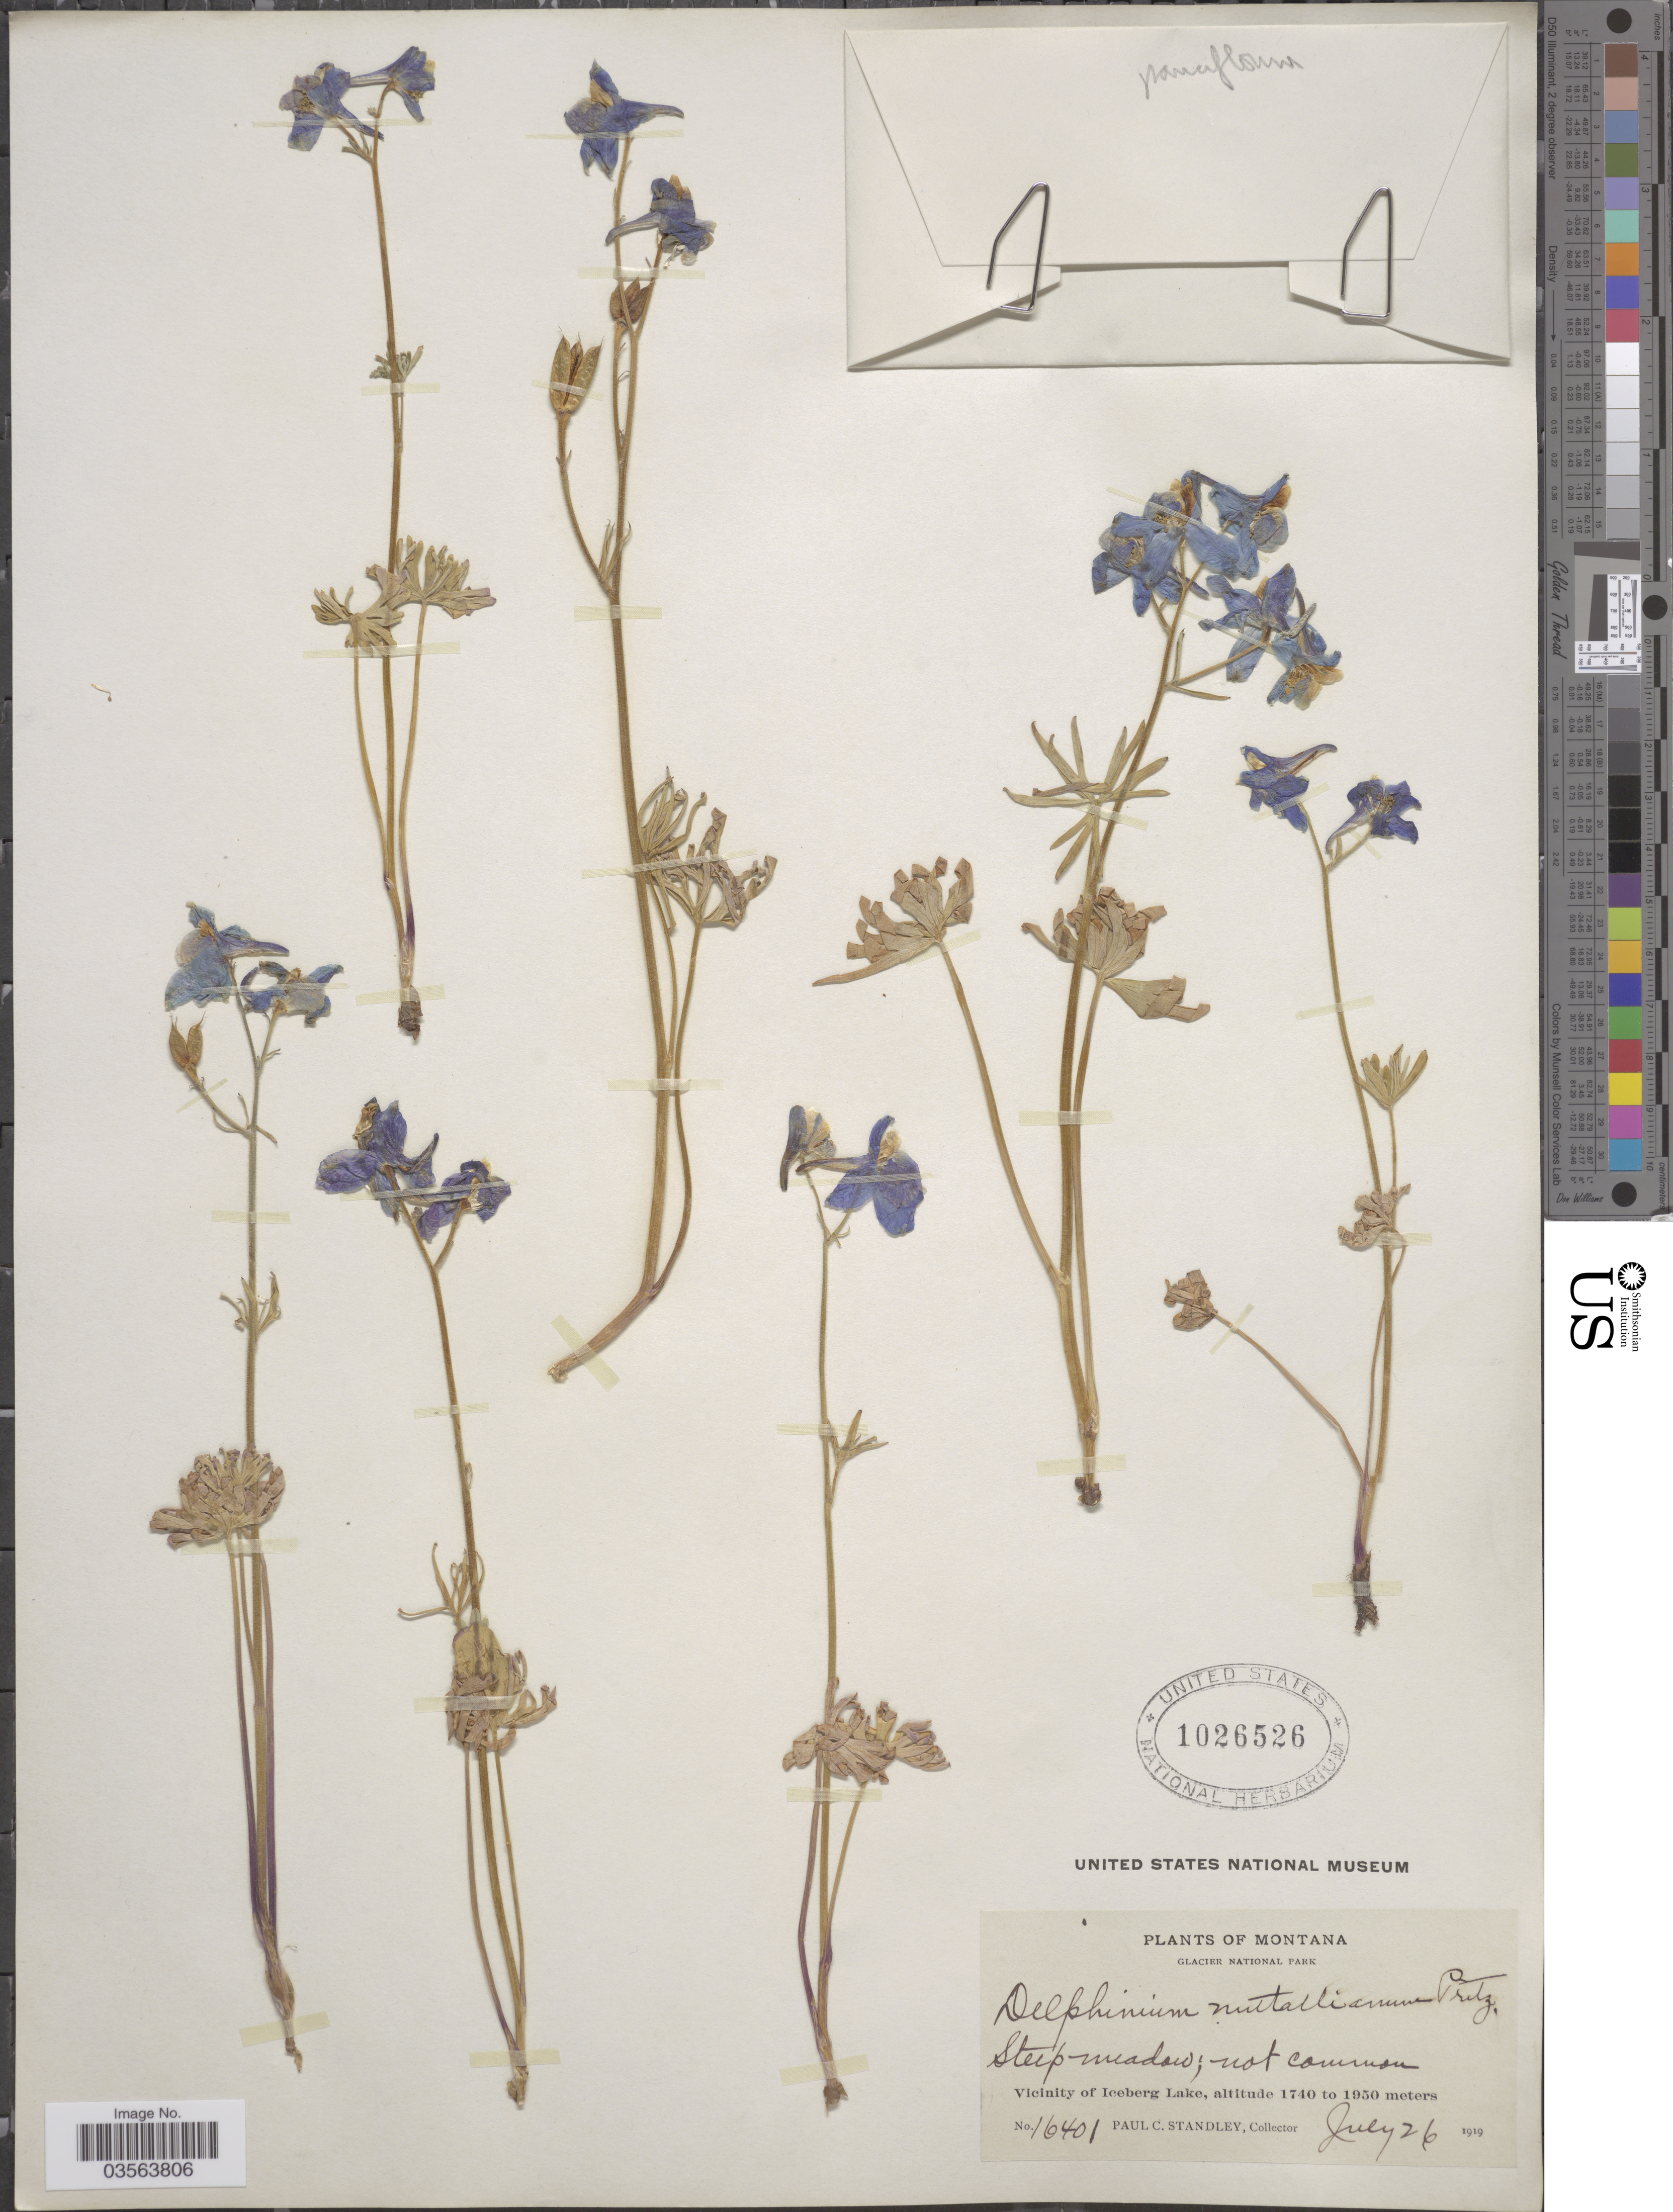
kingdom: Plantae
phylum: Tracheophyta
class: Magnoliopsida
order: Ranunculales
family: Ranunculaceae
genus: Delphinium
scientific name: Delphinium nuttallianum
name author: E. Pritz. ex Walpers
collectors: P. C. Standley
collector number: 16401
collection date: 1919-07-26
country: United States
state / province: Montana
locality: Glacier National Park. Vicinity of Iceberg Lake.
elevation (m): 1740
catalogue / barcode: US 1026526